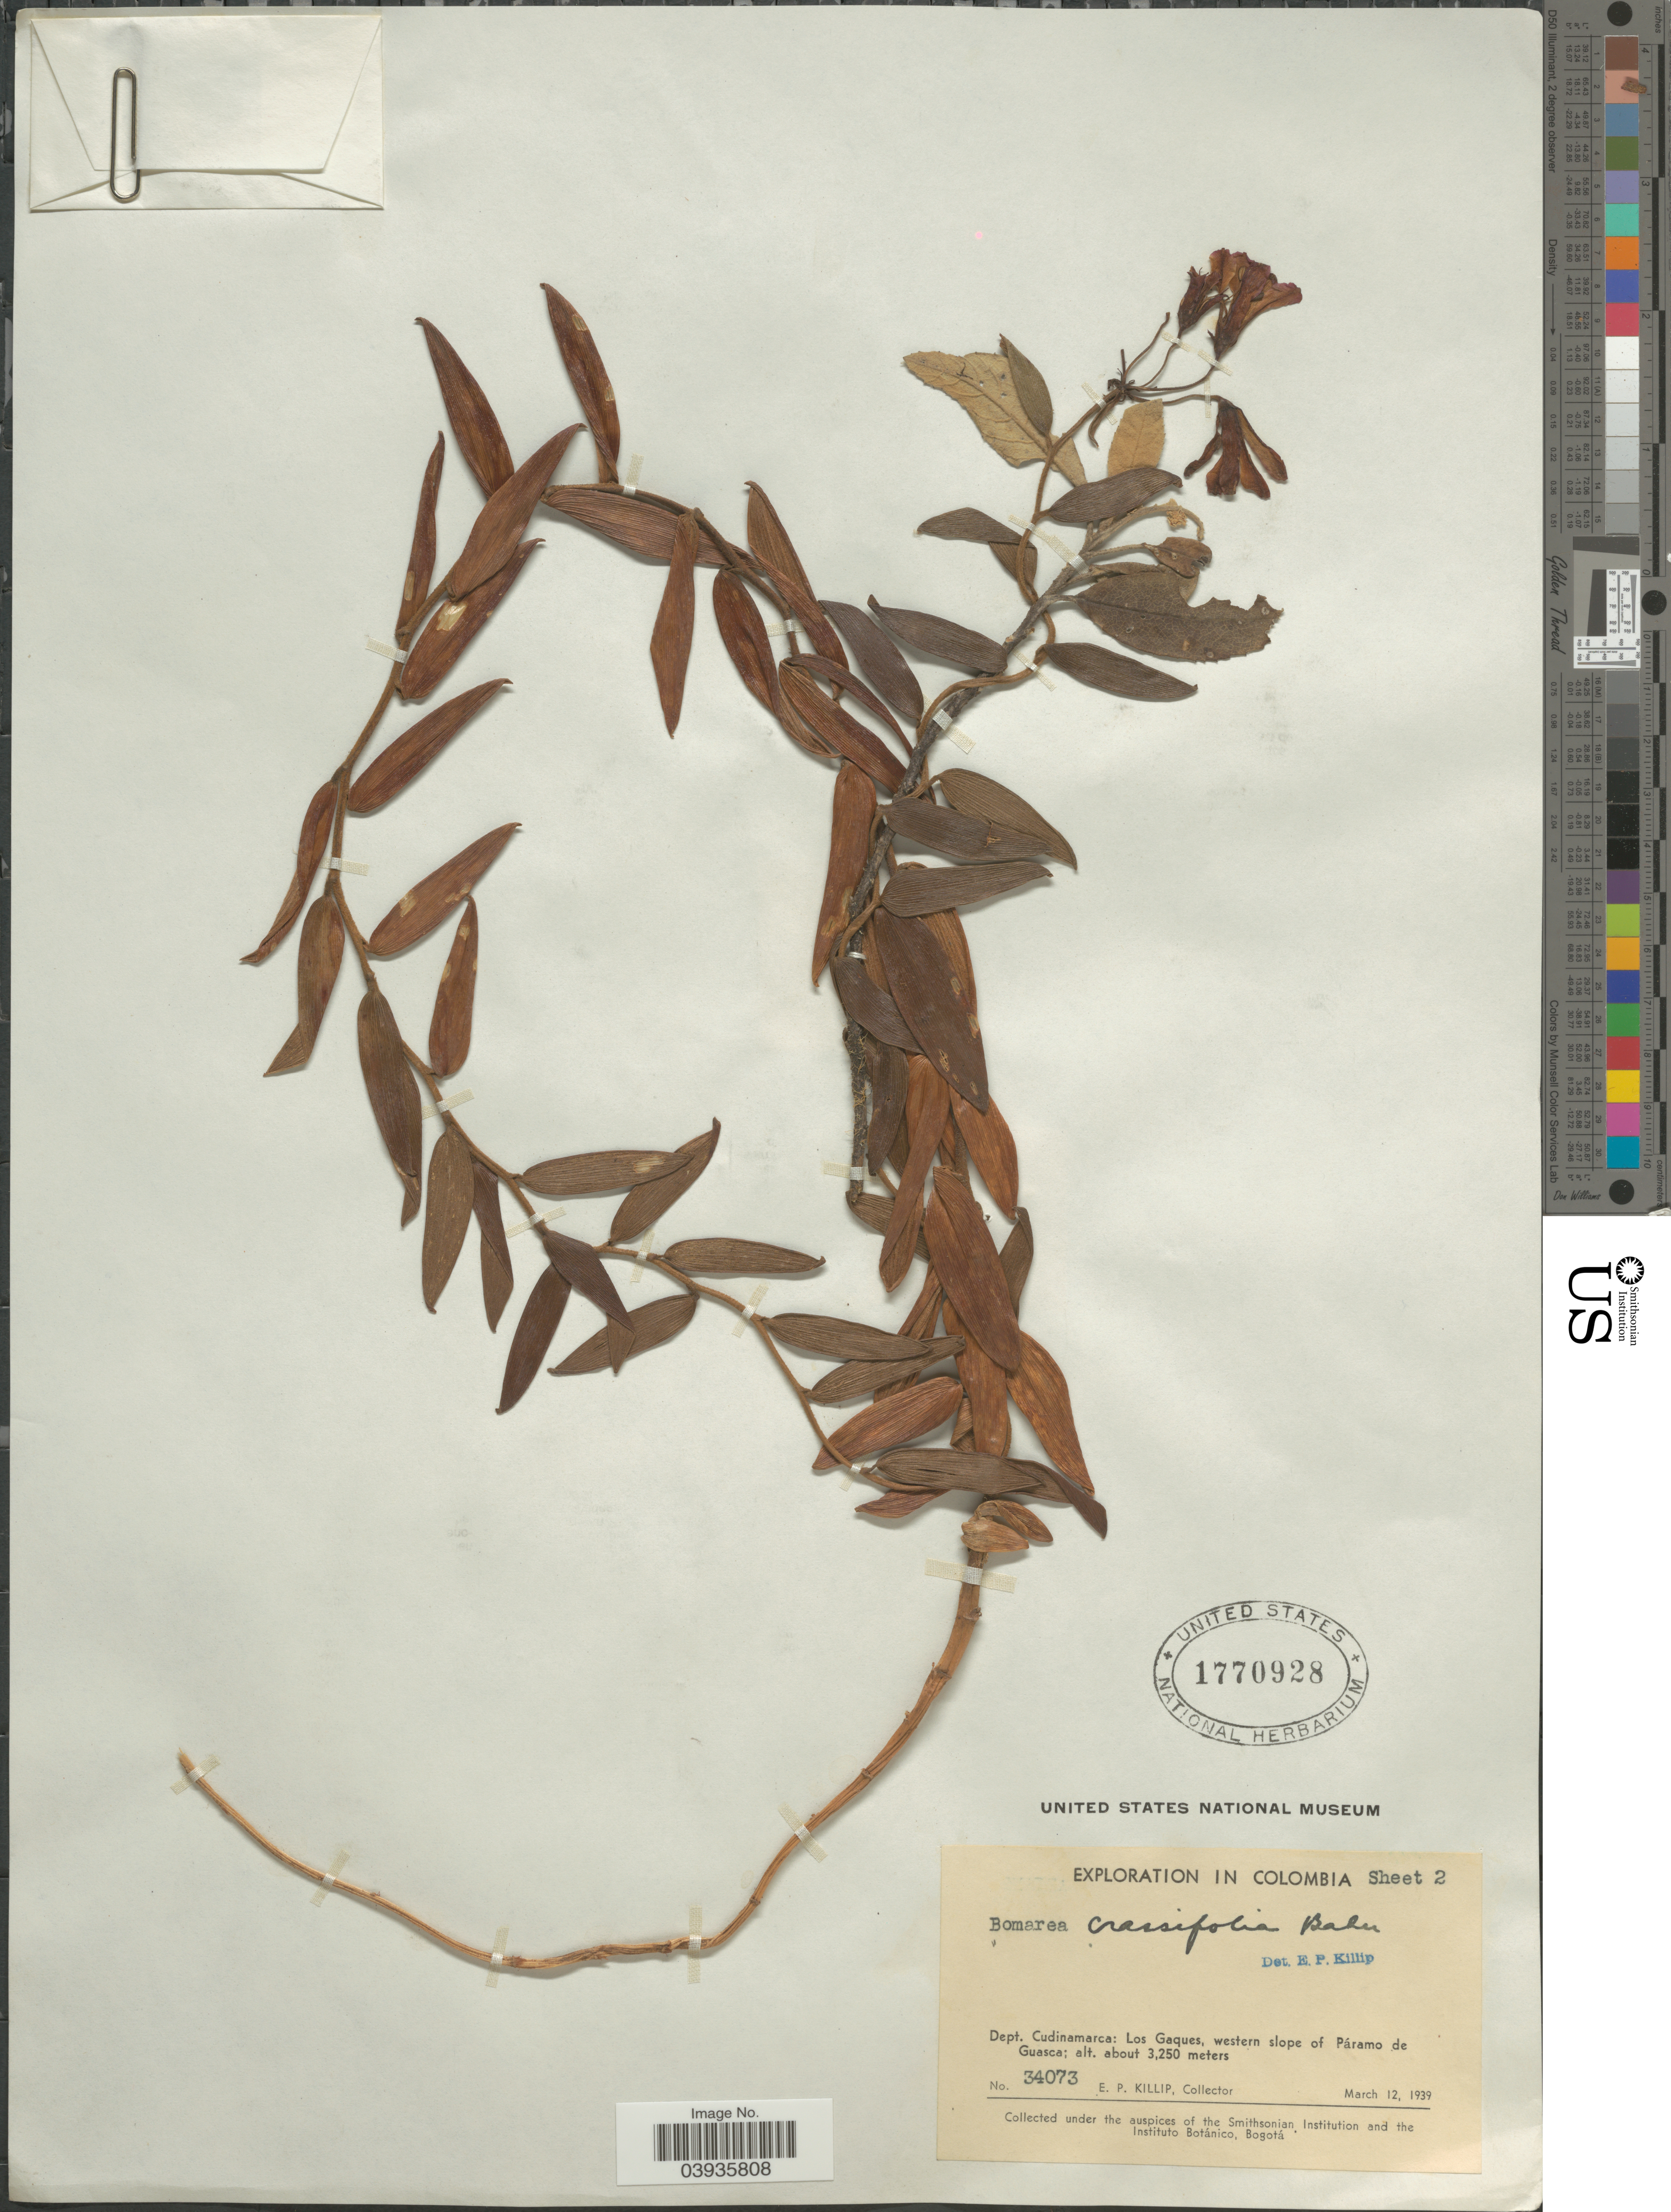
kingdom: Plantae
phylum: Tracheophyta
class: Liliopsida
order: Liliales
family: Alstroemeriaceae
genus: Bomarea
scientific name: Bomarea crassifolia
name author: Baker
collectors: E. P. Killip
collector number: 34073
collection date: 1939-03-12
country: Colombia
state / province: Cundinamarca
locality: Dept. Cundinamarca: Los Gaques, western slope of Páramo de Guasca.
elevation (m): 3250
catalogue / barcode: US 1770928